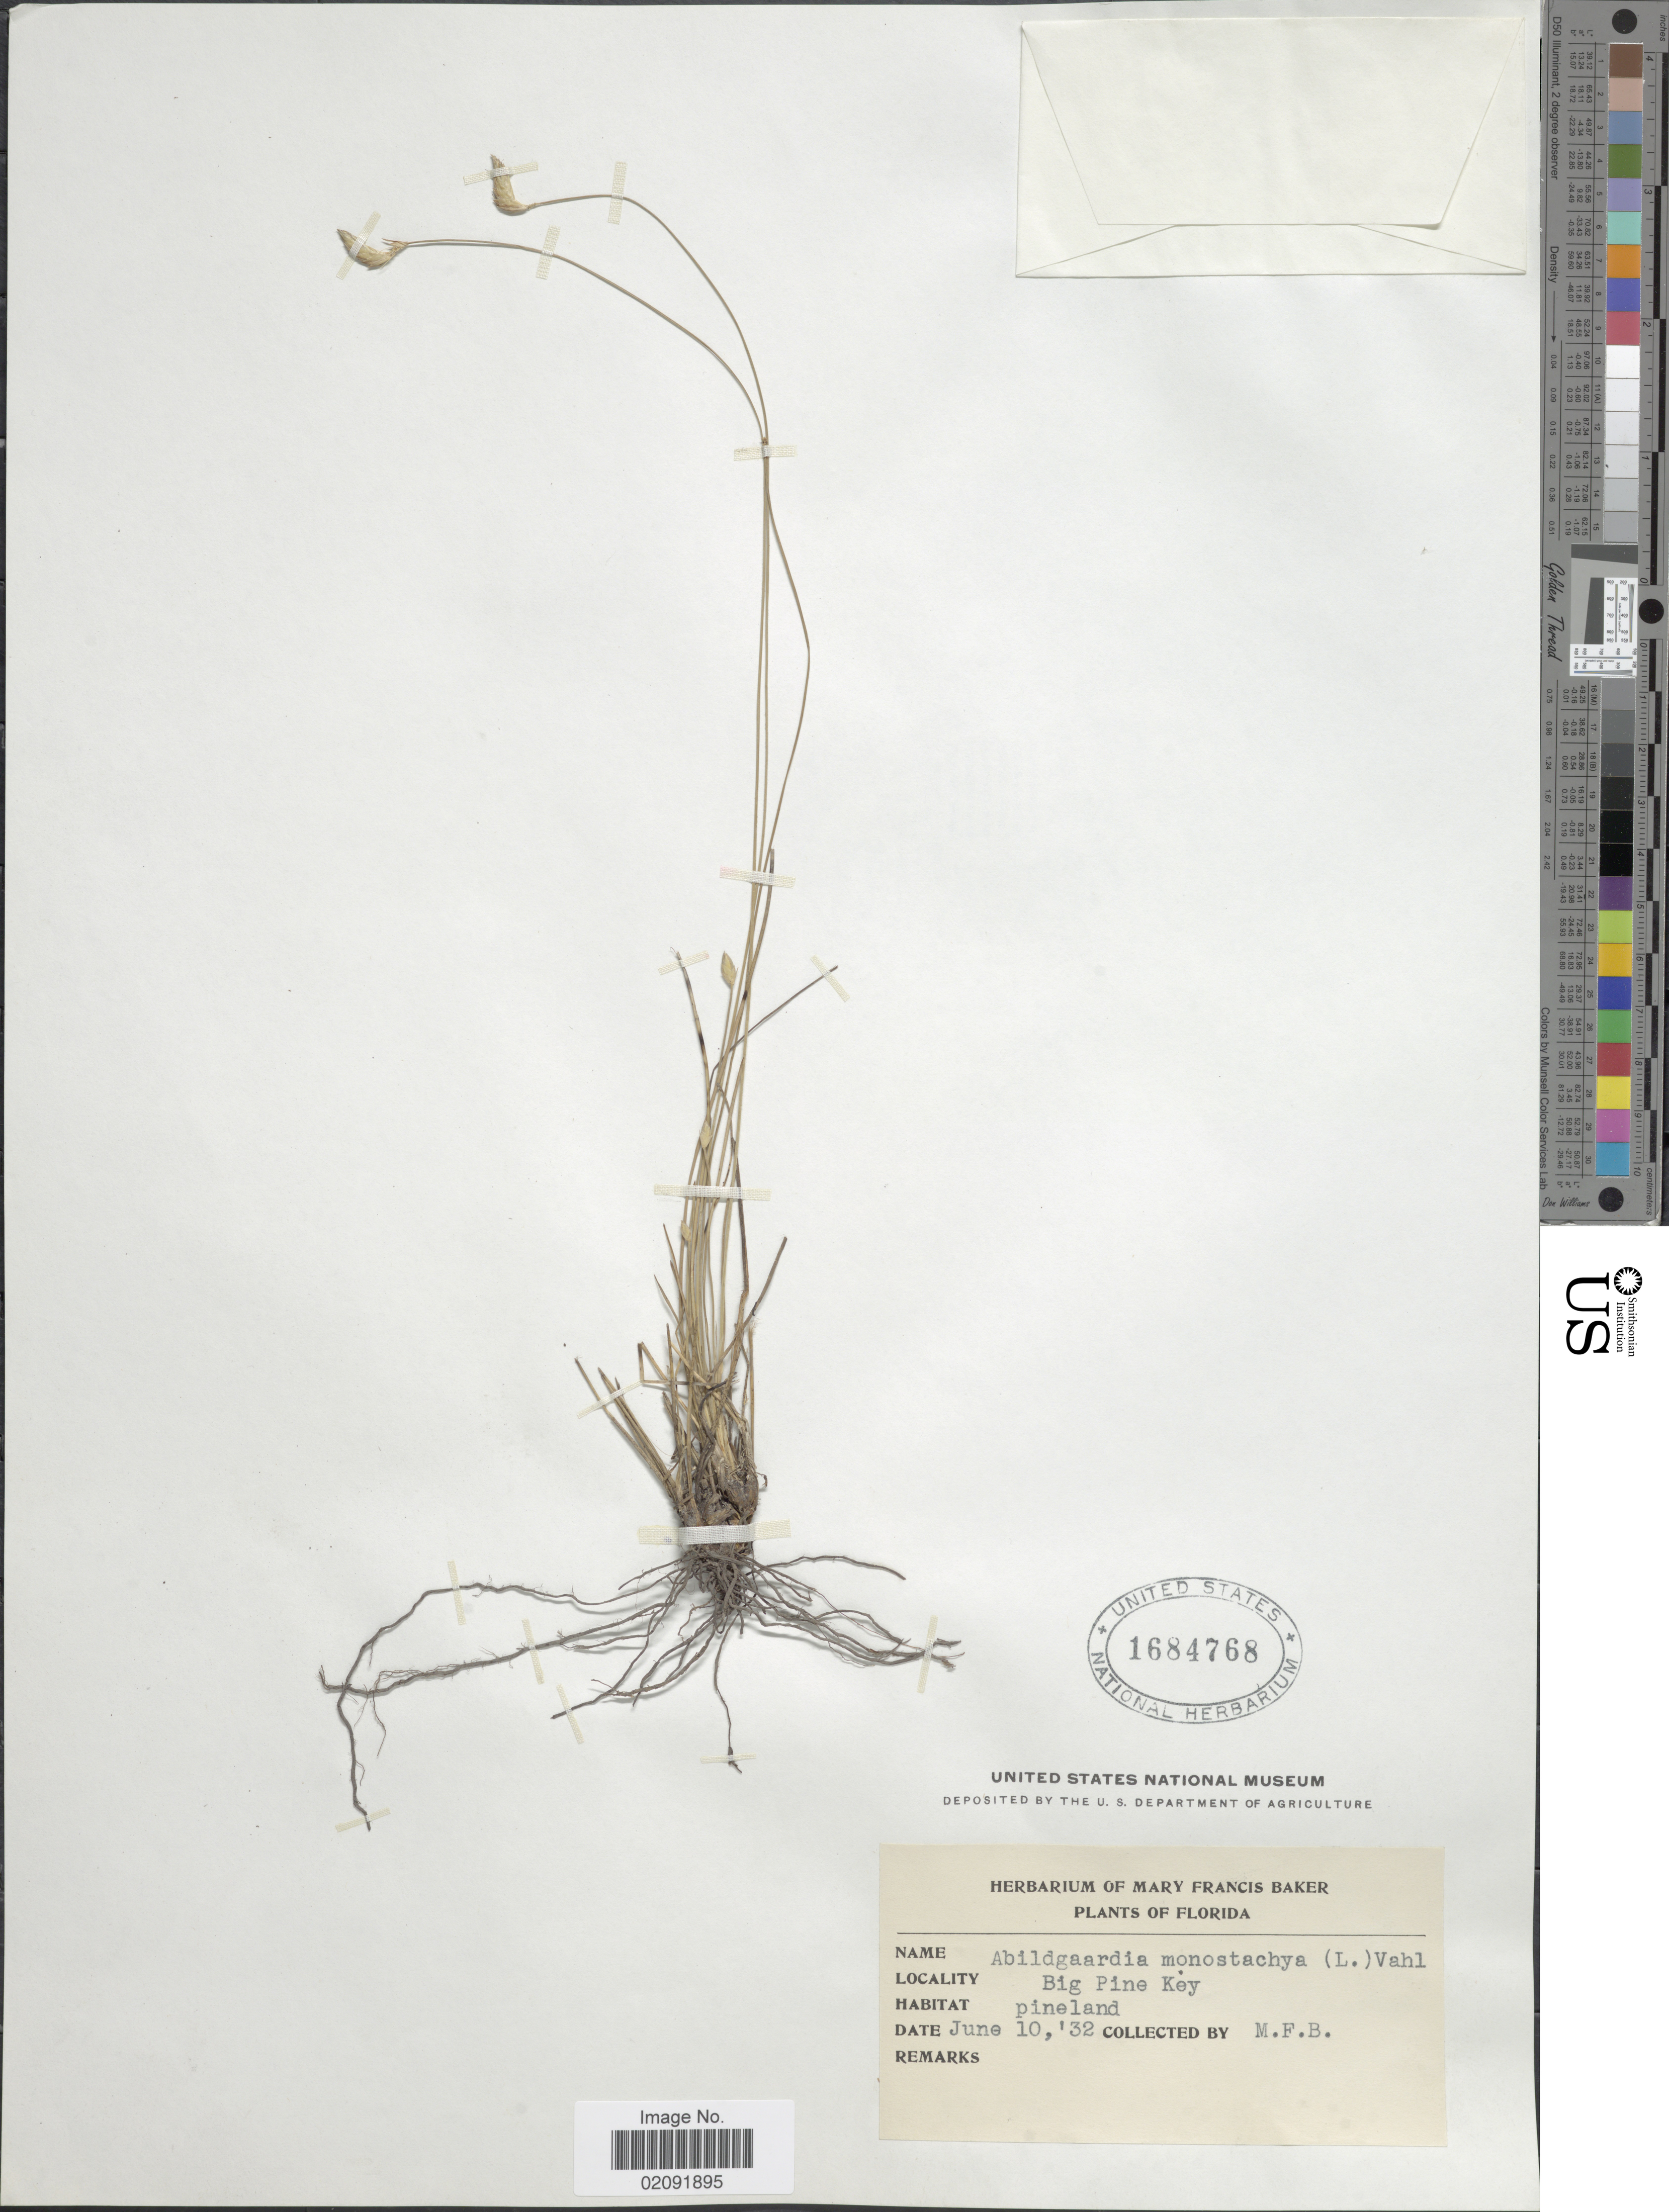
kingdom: Plantae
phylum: Tracheophyta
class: Liliopsida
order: Poales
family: Cyperaceae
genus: Abildgaardia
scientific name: Abildgaardia ovata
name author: (Burm. f.) Kral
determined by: Strong, Mark T., (BOT), Smithsonian Institution - National Museum of Natural History (UNITED STATES)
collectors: M. F. Baker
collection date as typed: Transcribed d/m/y: 10/6/32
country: United States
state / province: Florida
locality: Big Pine Key, pineland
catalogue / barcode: US 1684768